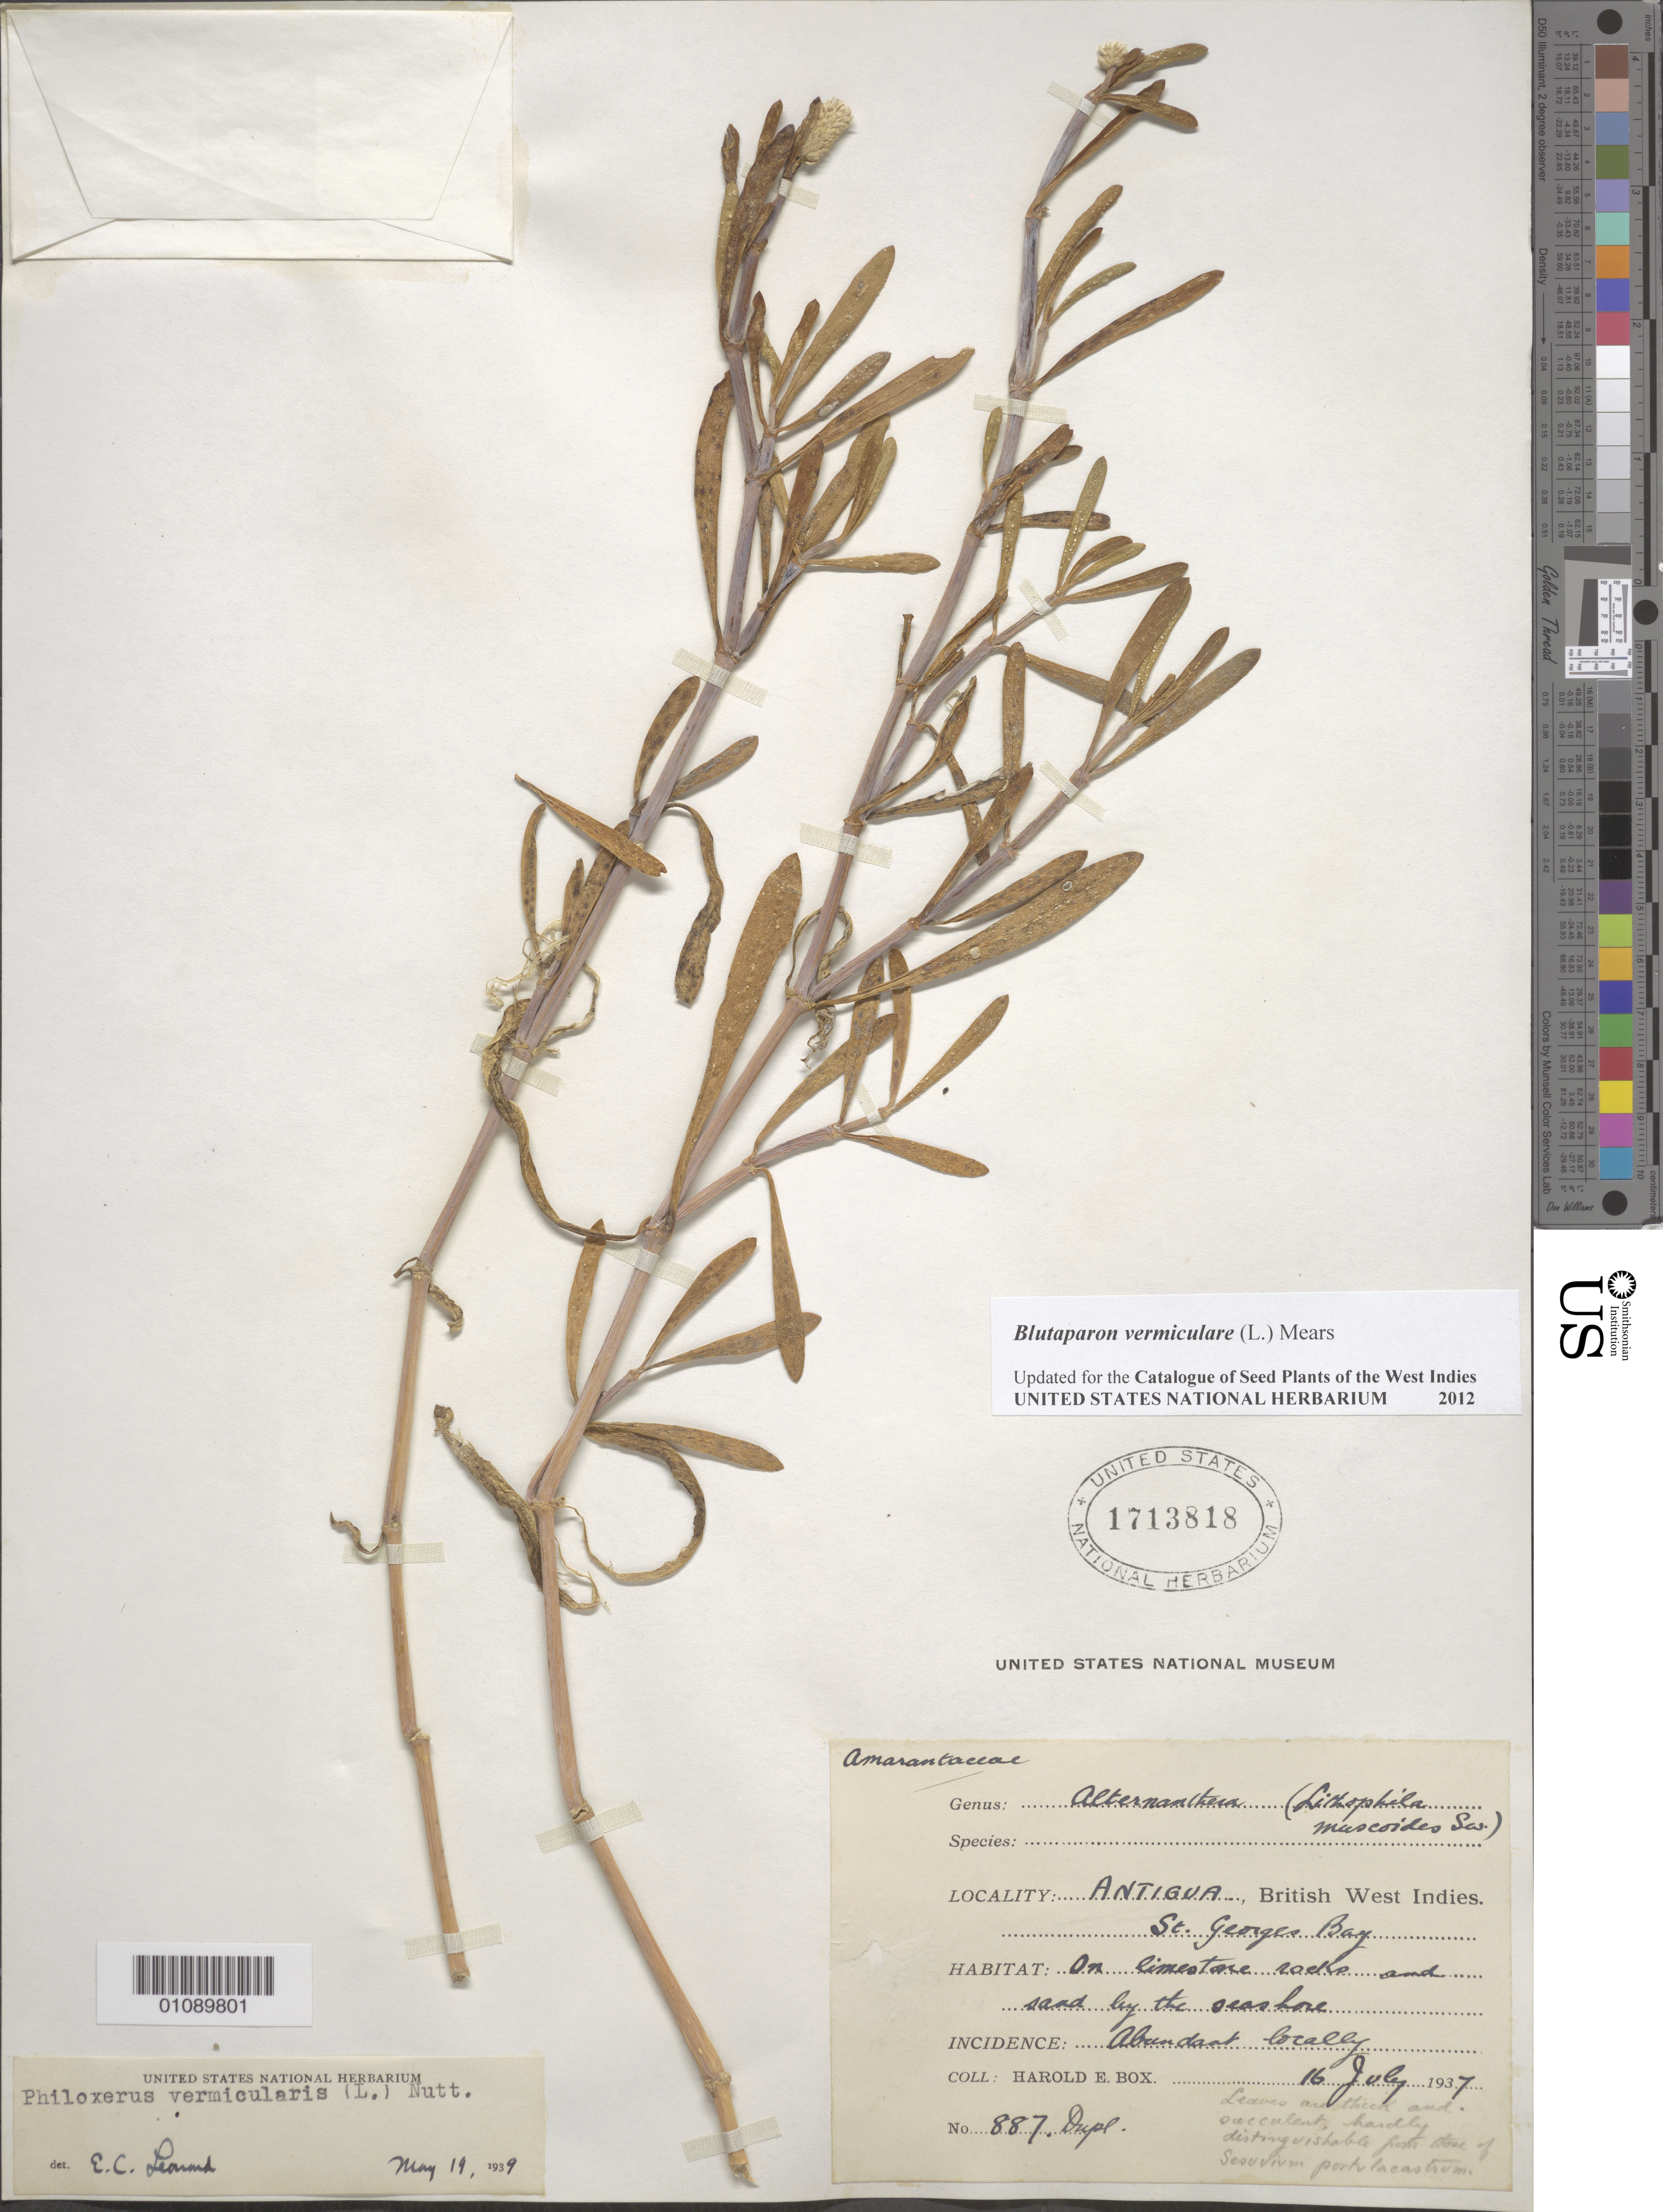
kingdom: Plantae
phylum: Tracheophyta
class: Magnoliopsida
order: Caryophyllales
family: Amaranthaceae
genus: Gomphrena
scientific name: Gomphrena vermicularis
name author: L.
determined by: Strong, Mark T., (BOT), Smithsonian Institution - National Museum of Natural History (UNITED STATES)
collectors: H. E. Box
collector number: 887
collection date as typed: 16 Jul 1937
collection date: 1937-07-16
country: Antigua and Barbuda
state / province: Saint George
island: Antigua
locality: St. George's Bay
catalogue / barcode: US 1713818